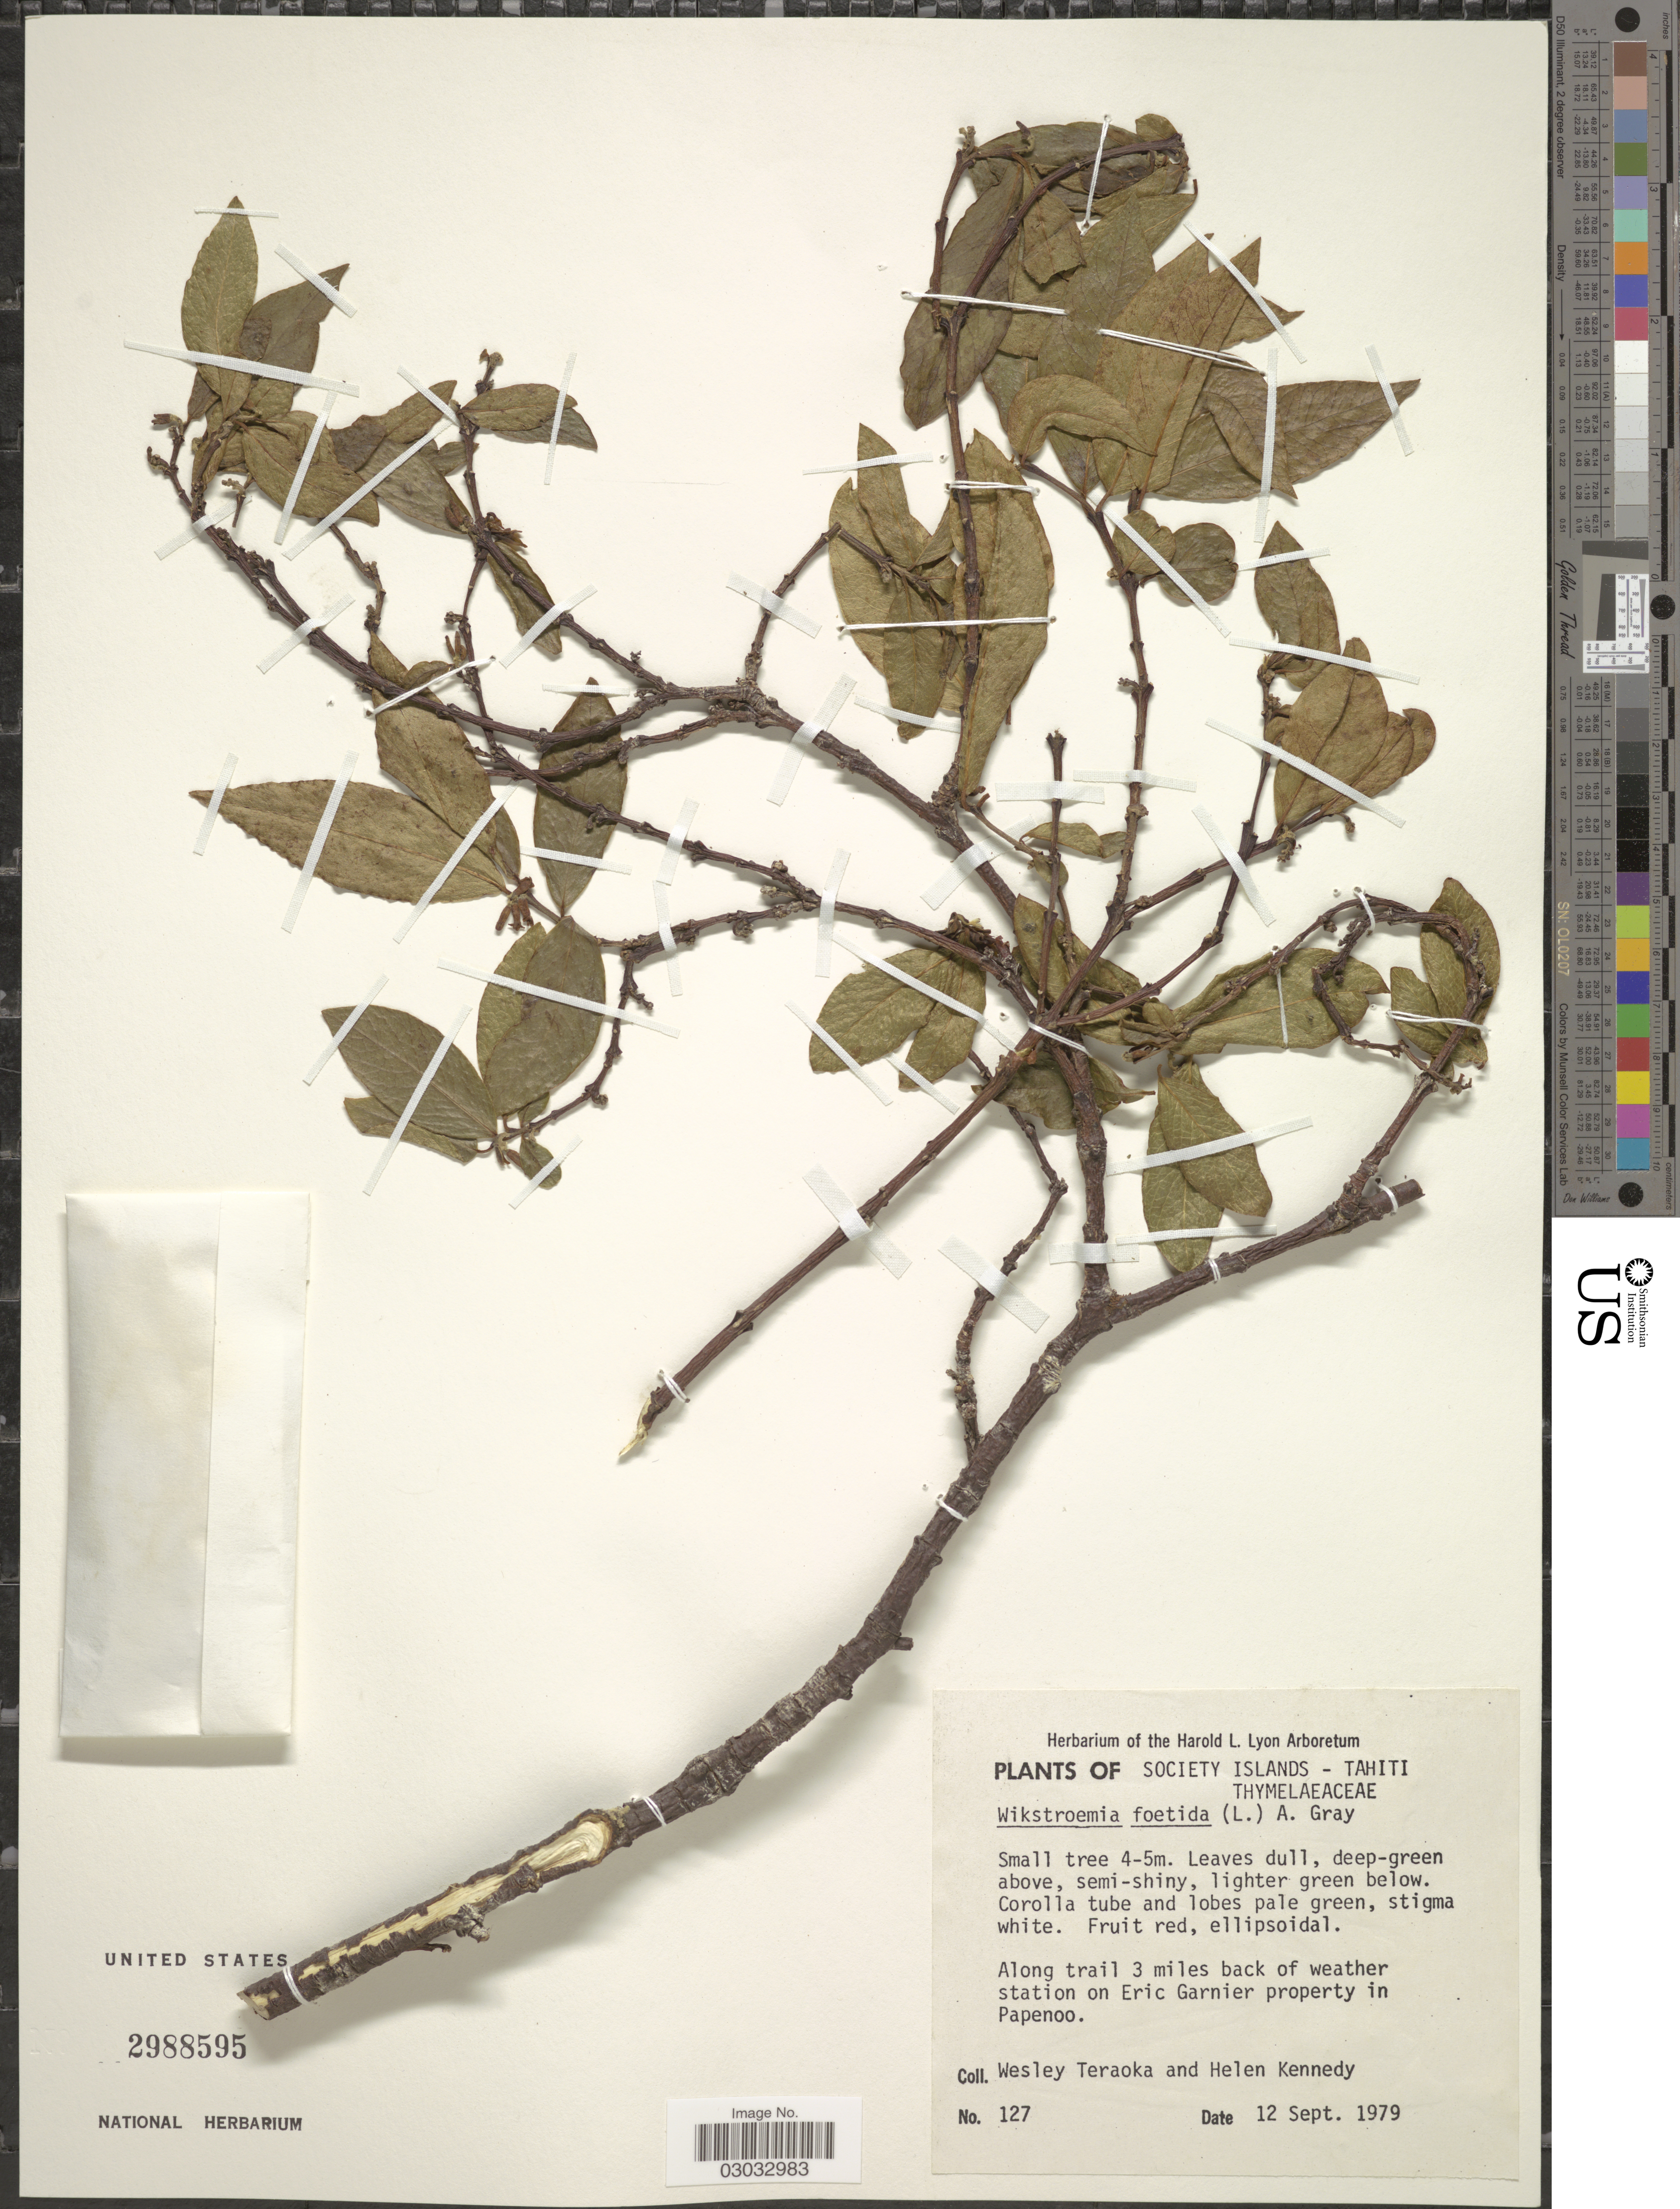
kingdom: Plantae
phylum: Tracheophyta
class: Magnoliopsida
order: Malvales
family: Thymelaeaceae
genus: Wikstroemia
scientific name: Wikstroemia coriacea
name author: Seem.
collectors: W. Teraoka & H. Kennedy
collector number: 127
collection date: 1979-09-12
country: French Polynesia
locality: Society Islands-Tahiti, Along trail 3 miles back of weather station on Eric Garnier property in Papenoo.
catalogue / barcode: US 2988595